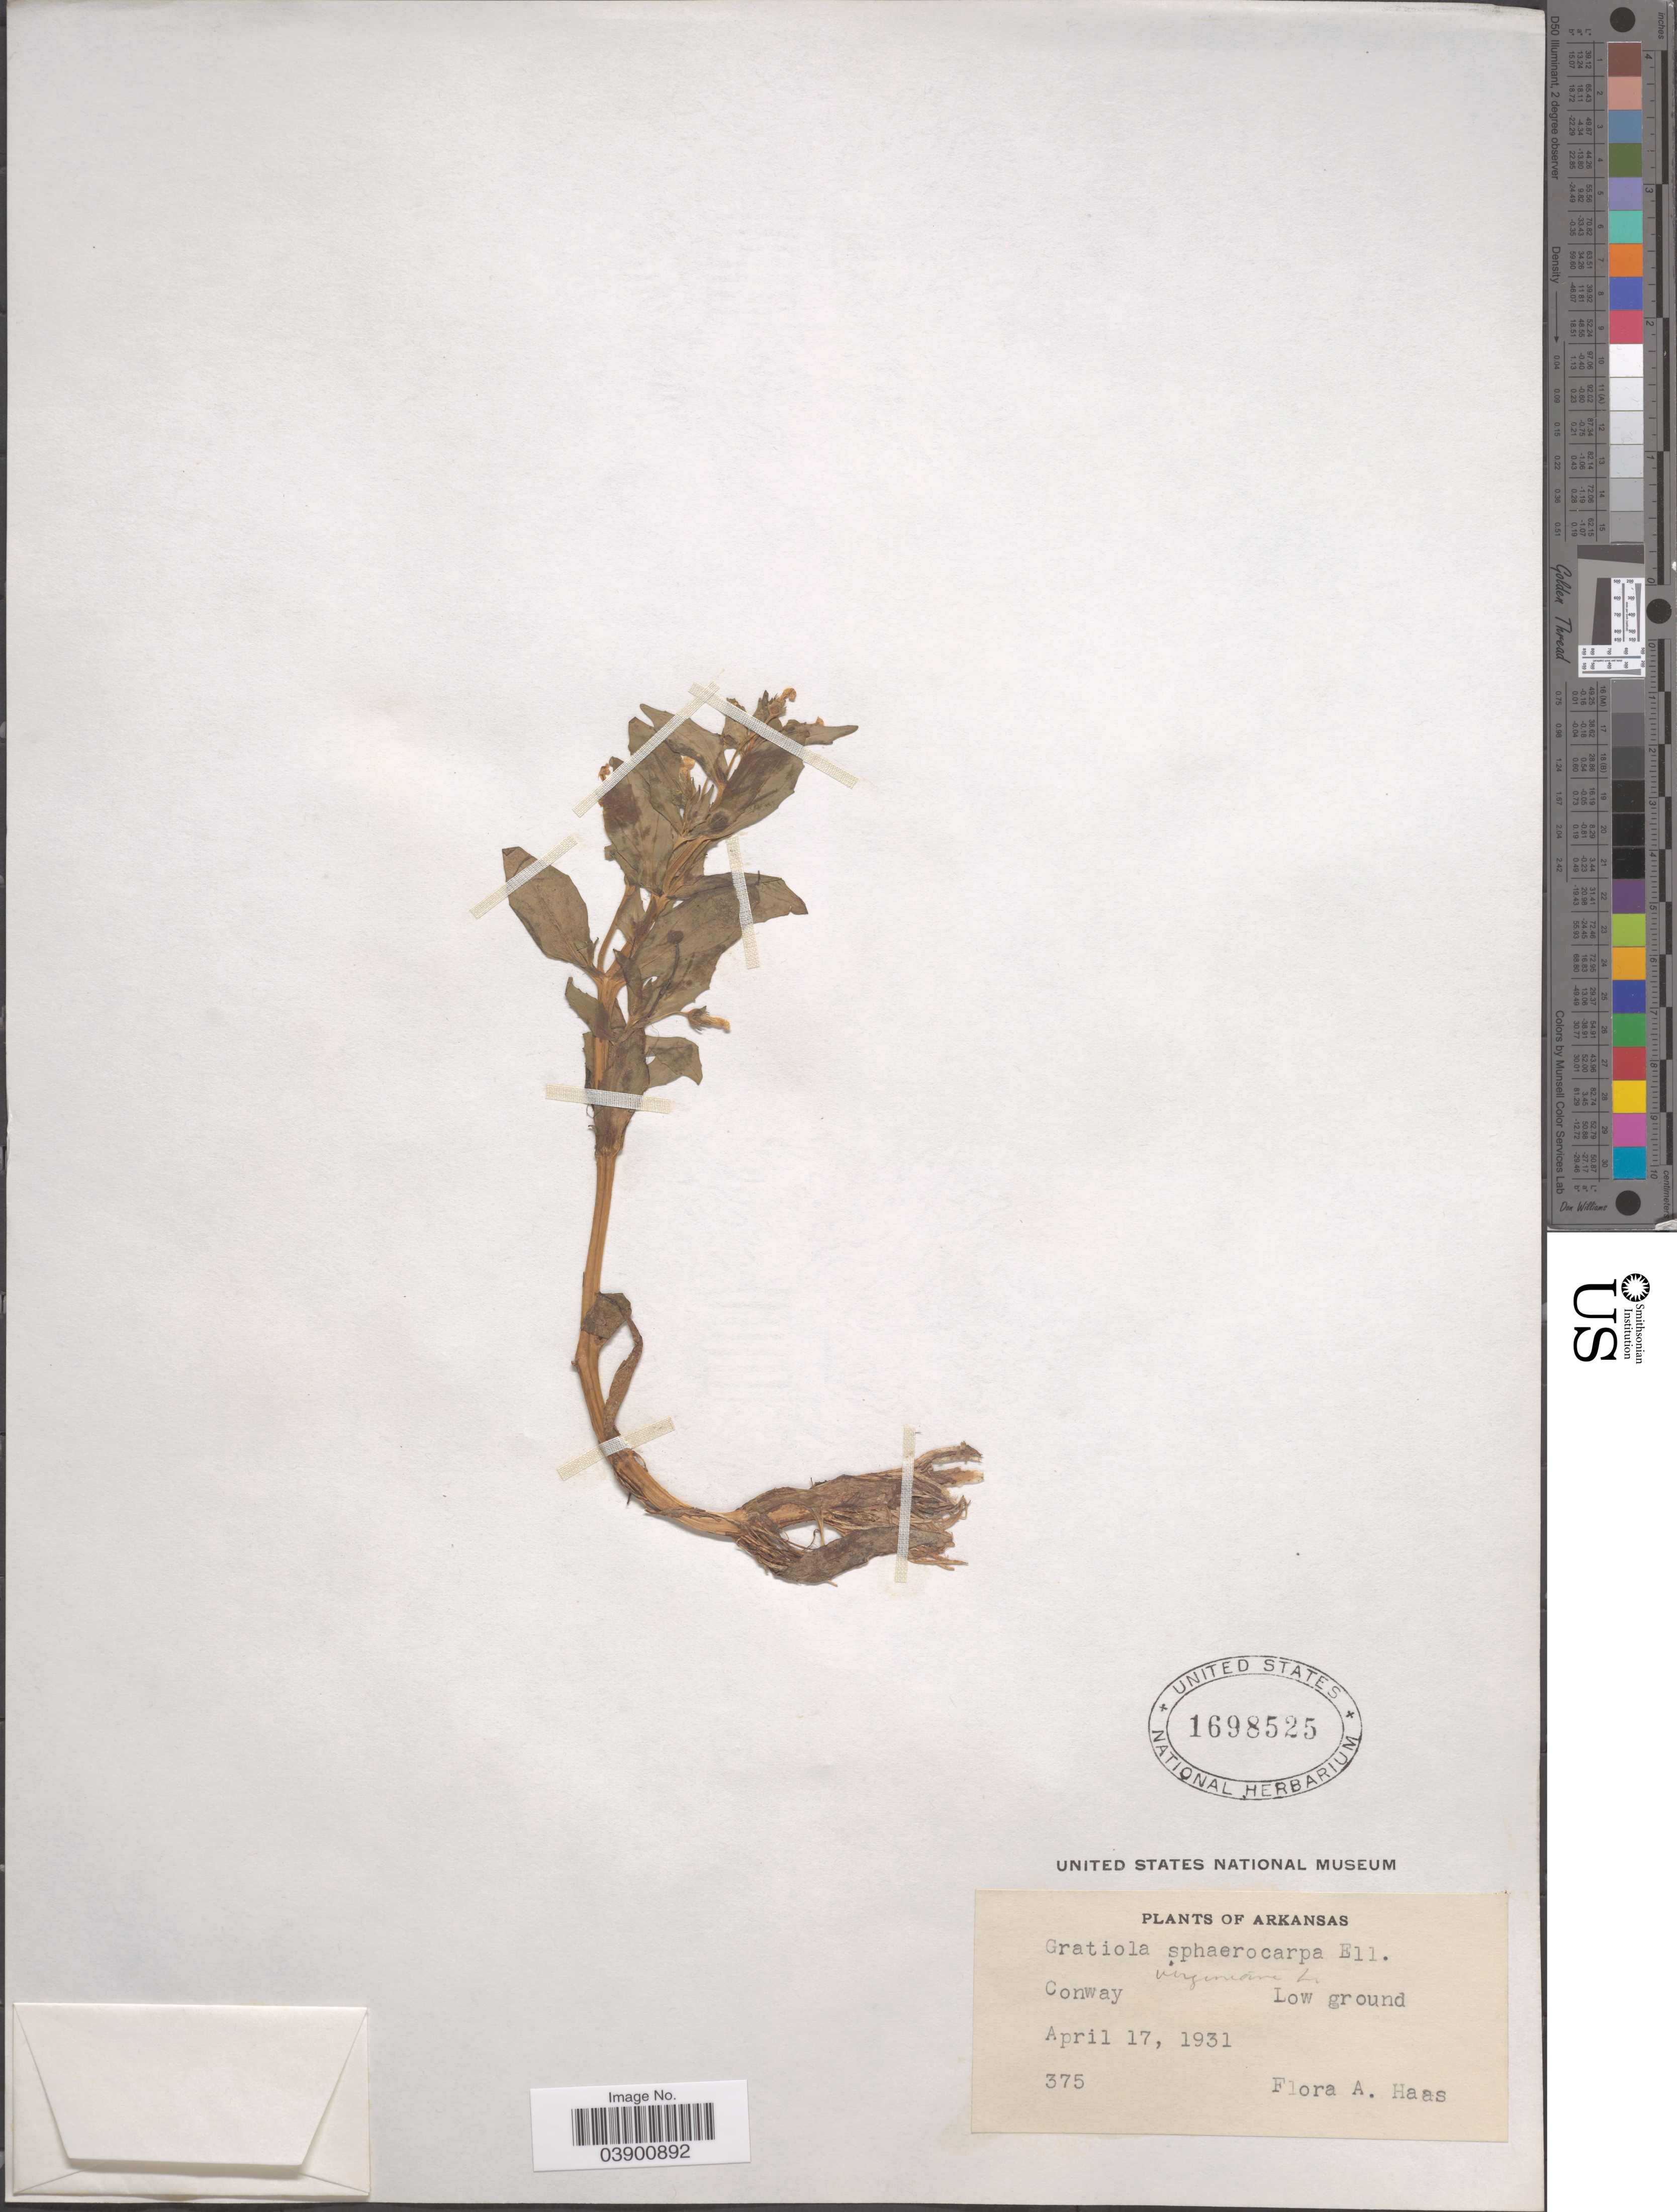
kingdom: Plantae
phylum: Tracheophyta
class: Magnoliopsida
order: Lamiales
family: Plantaginaceae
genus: Gratiola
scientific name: Gratiola virginiana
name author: L.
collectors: F. A. Haas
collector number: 375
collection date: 1931-04-17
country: United States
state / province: Arkansas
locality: Conway.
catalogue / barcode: US 1698525